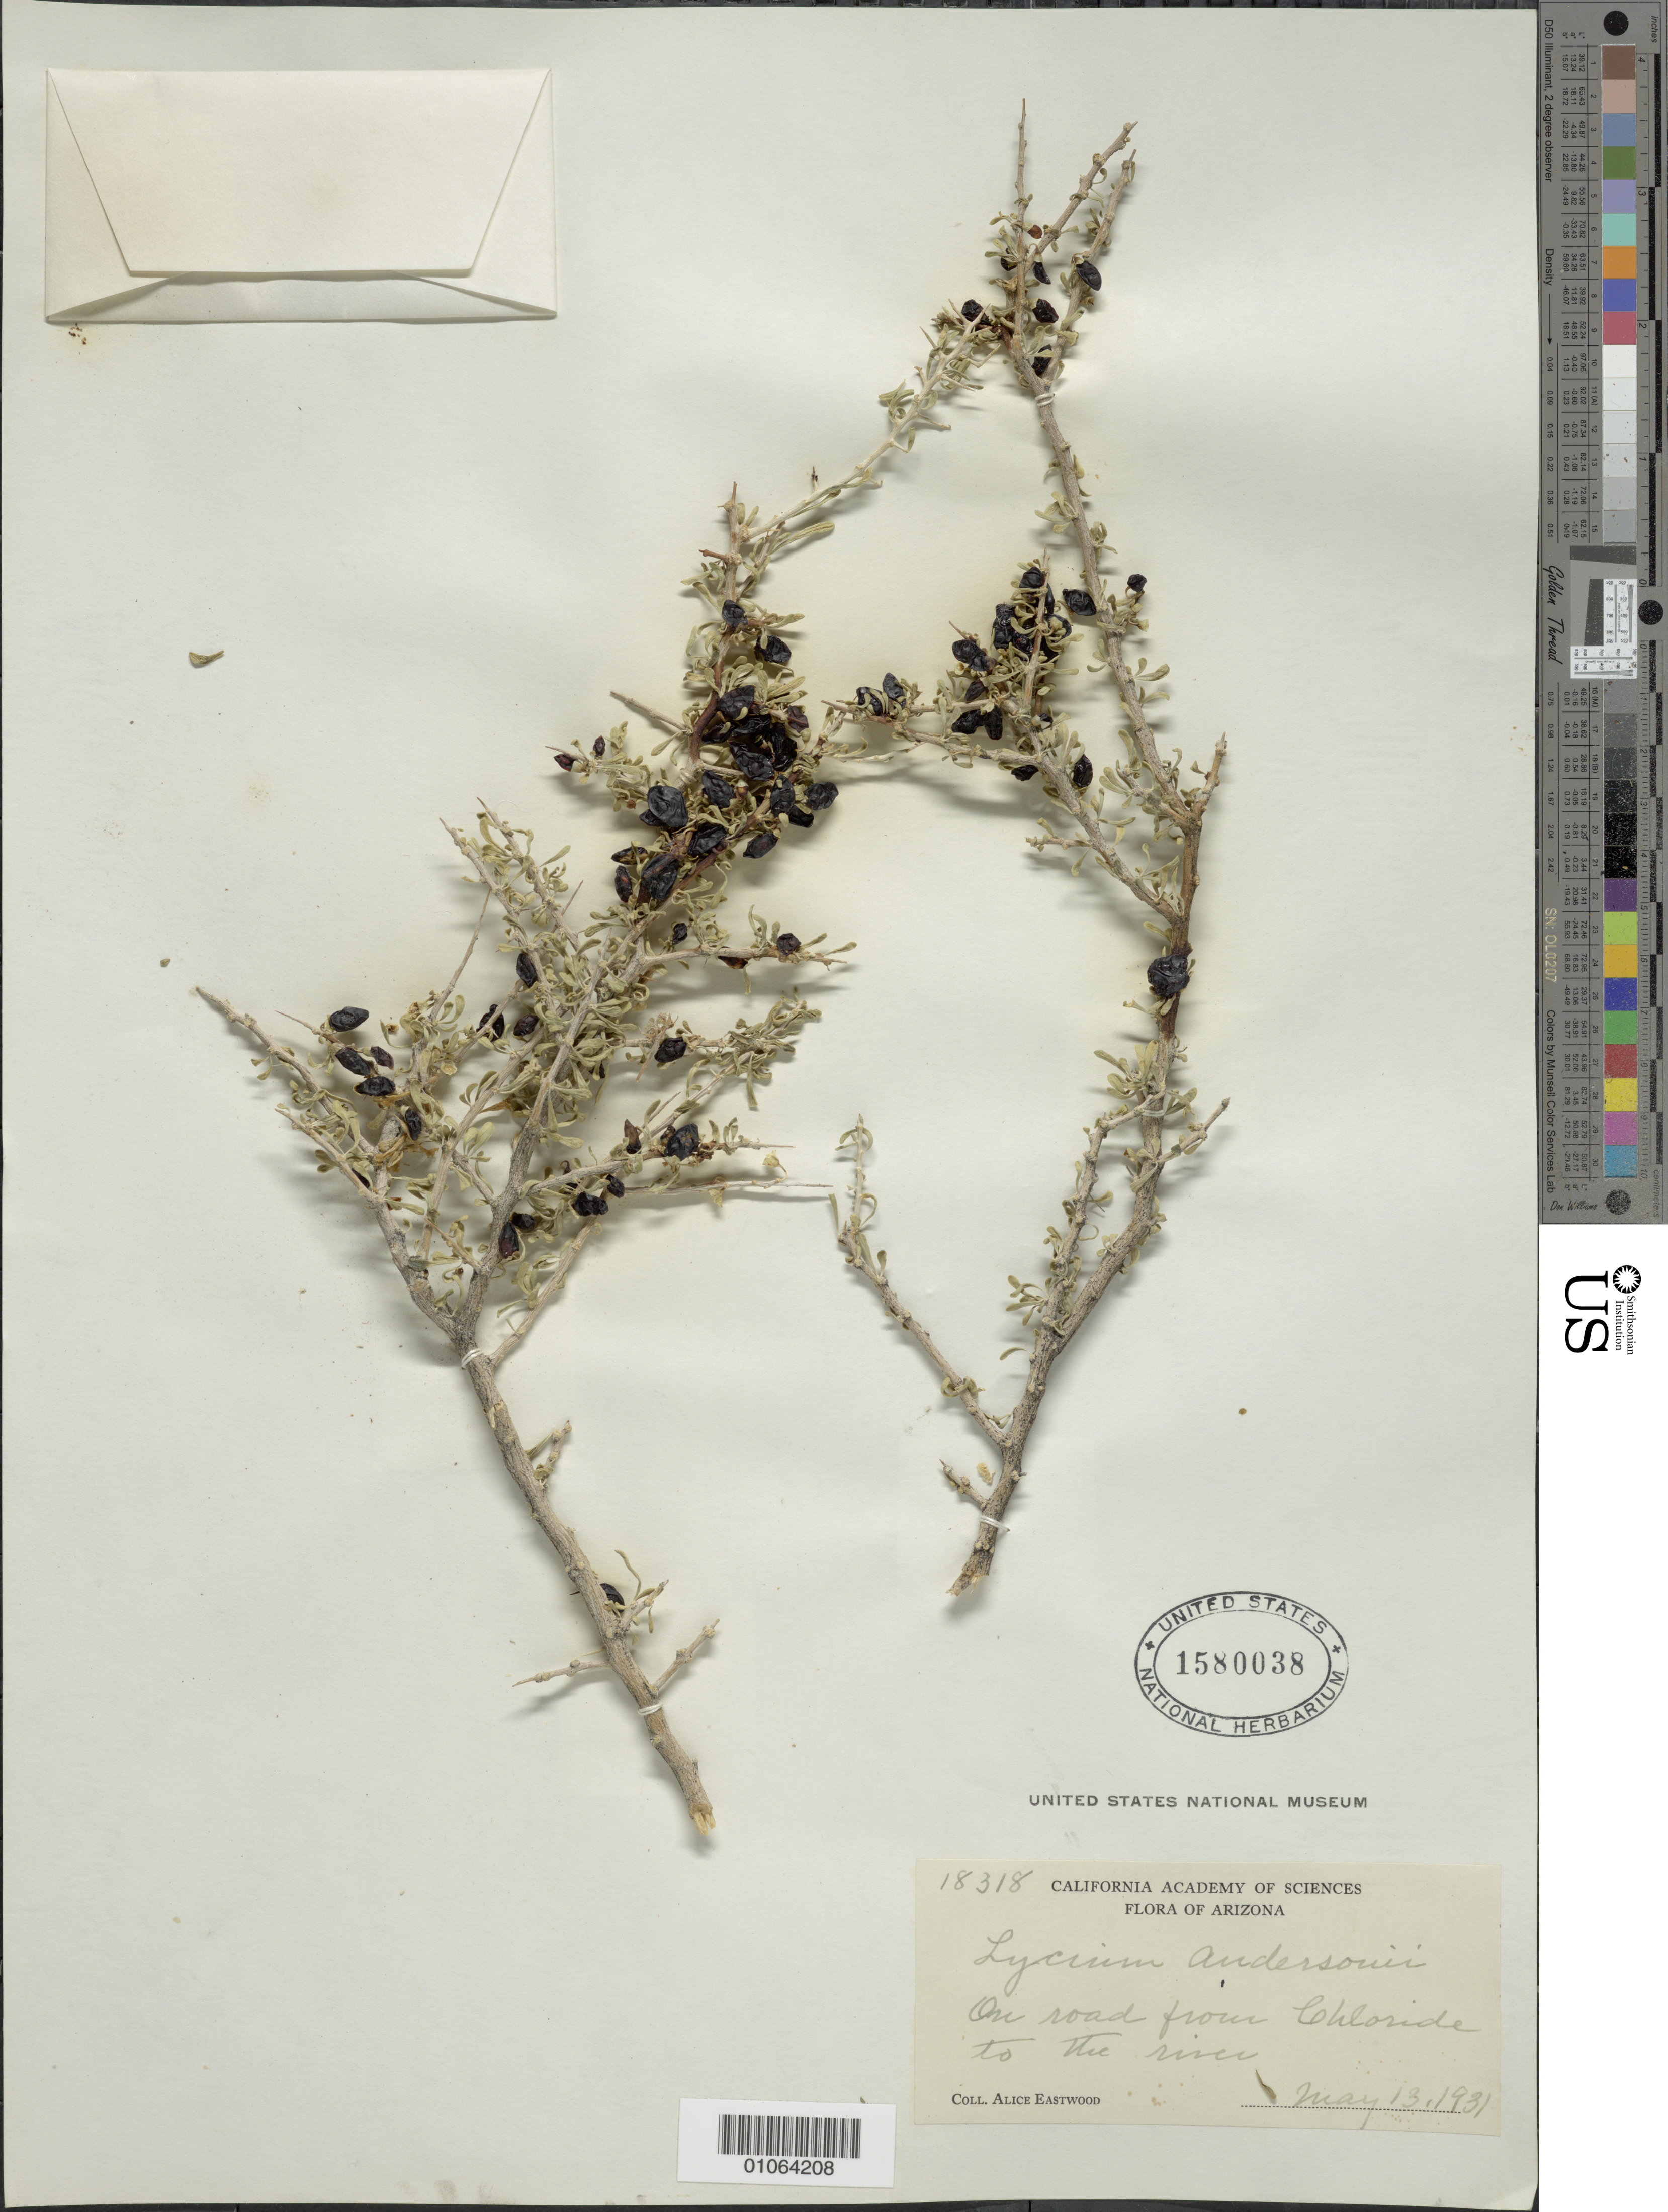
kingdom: Plantae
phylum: Tracheophyta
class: Magnoliopsida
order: Solanales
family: Solanaceae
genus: Lycium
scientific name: Lycium andersonii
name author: A. Gray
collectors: A. Eastwood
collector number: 18318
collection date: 1931-05-13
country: United States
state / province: Arizona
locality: On road from Chloride to the river.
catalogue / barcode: US 1580038